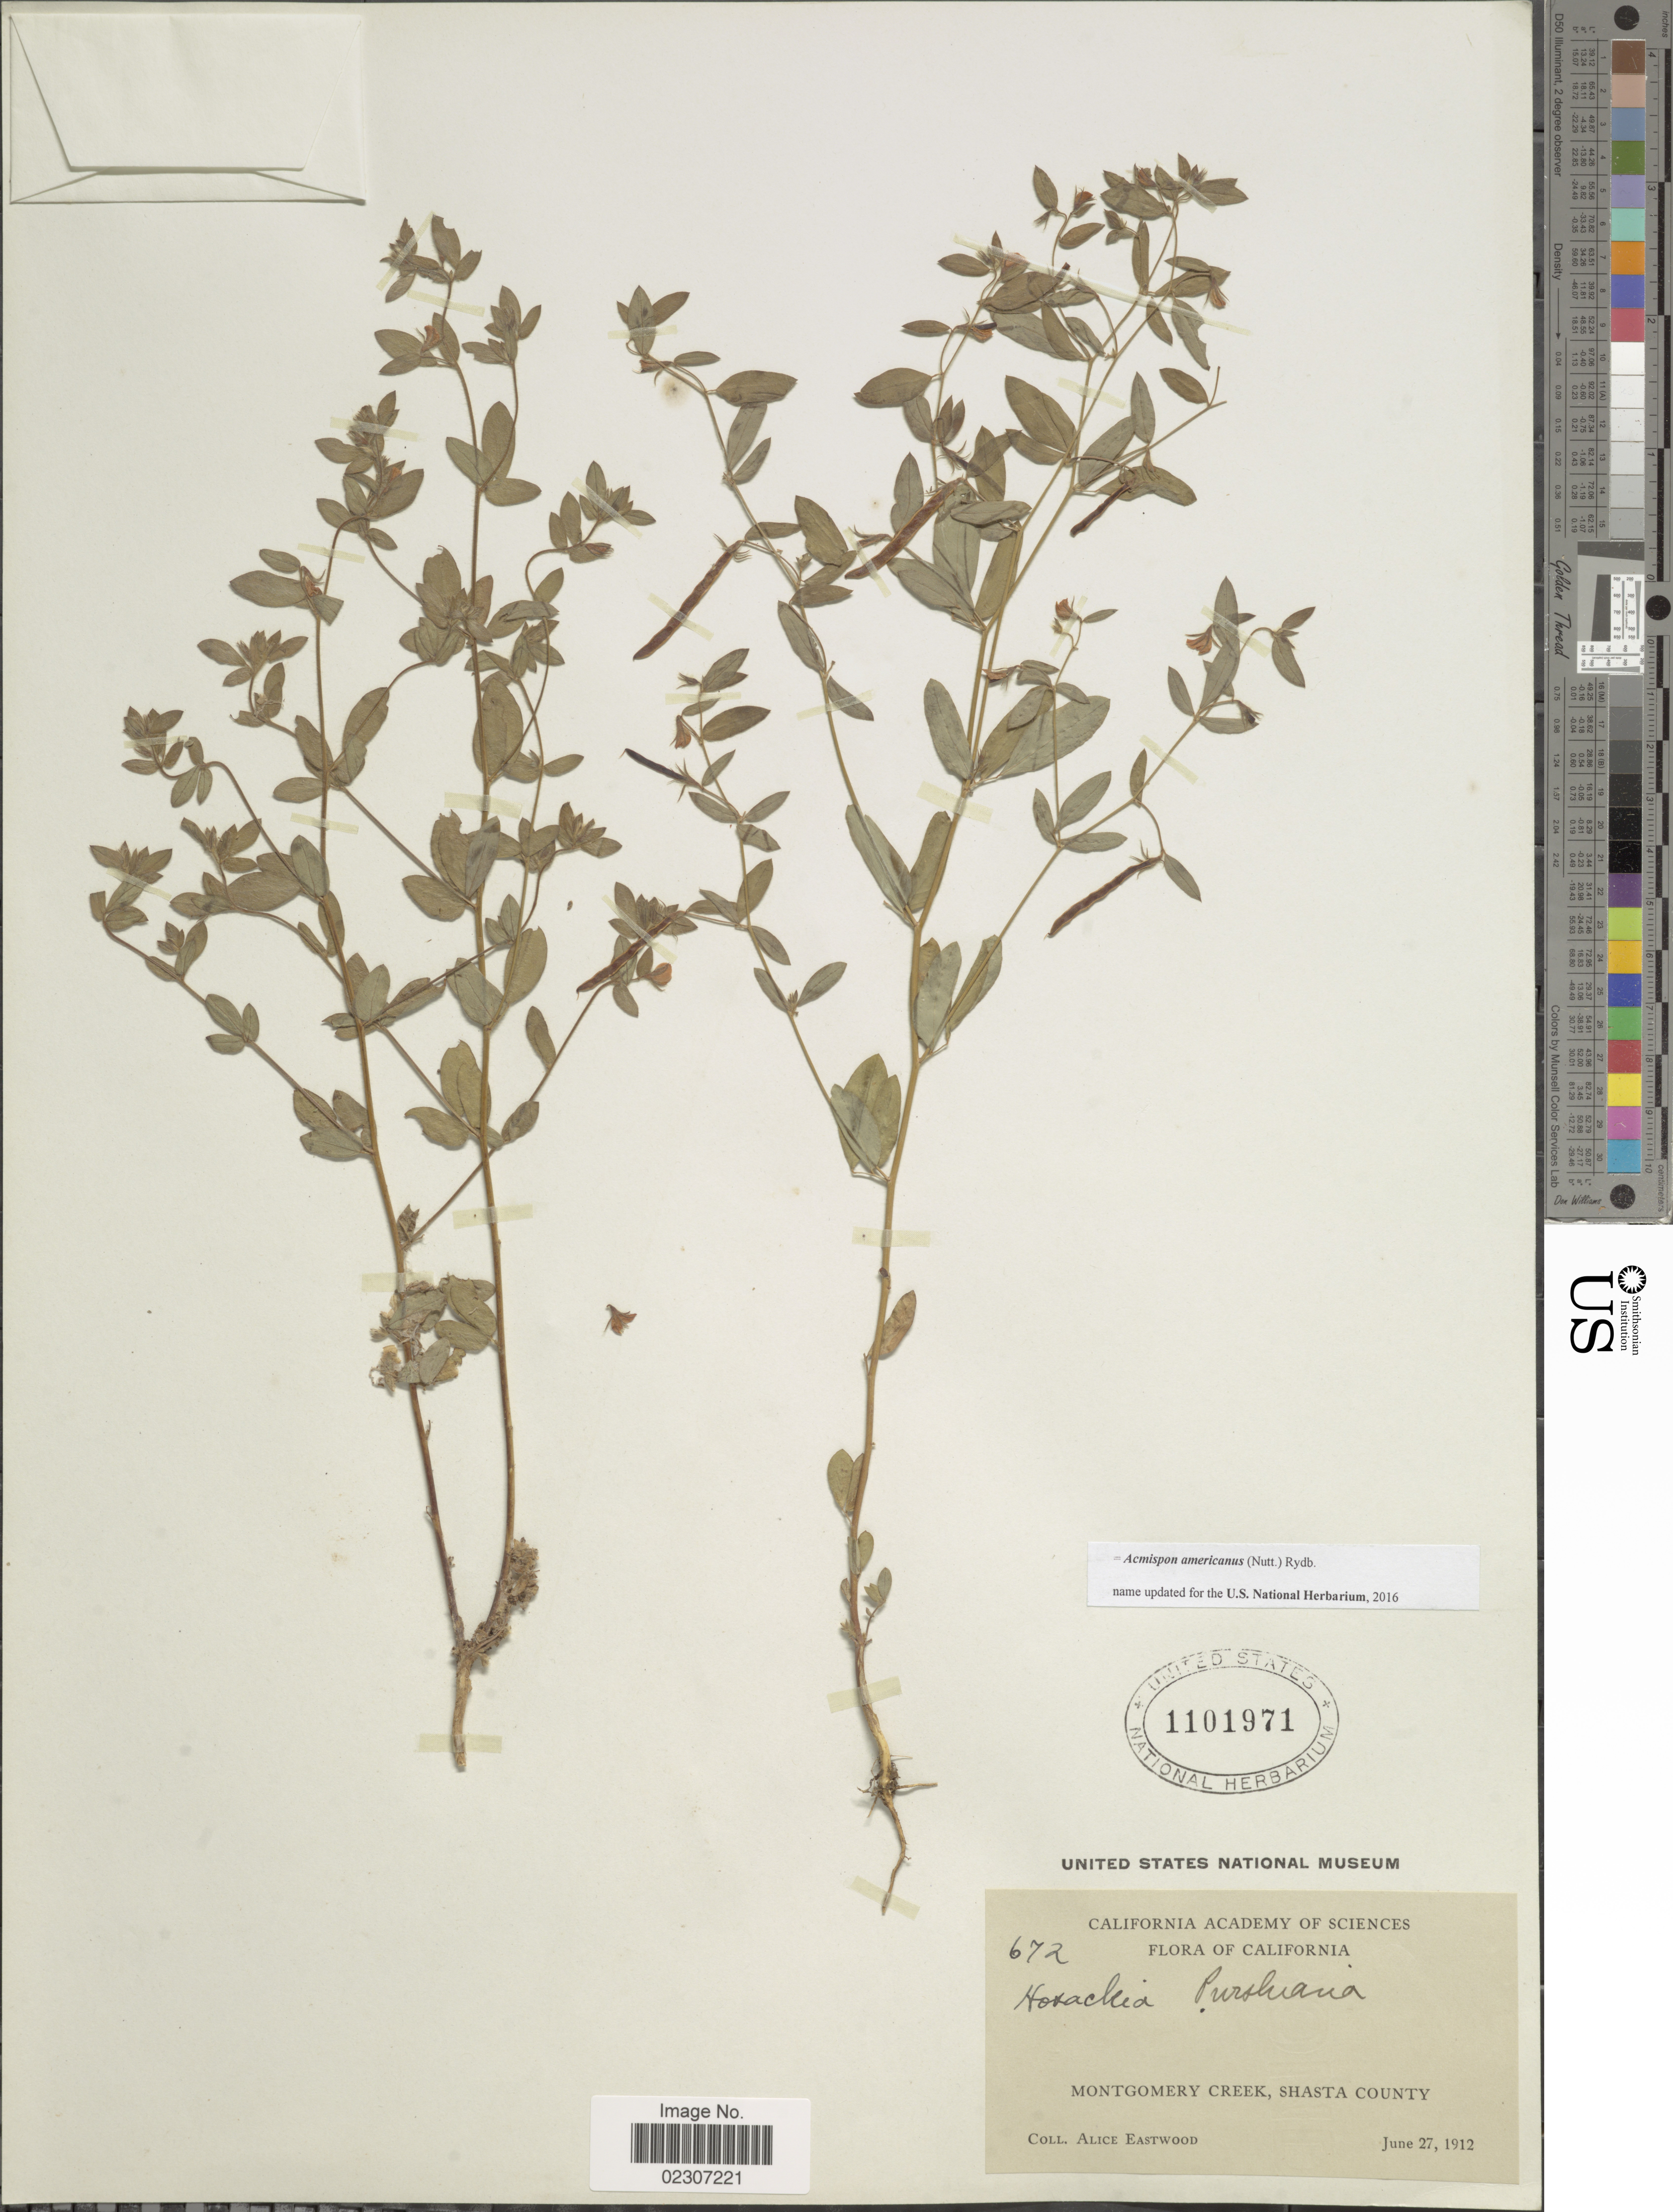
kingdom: Plantae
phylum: Tracheophyta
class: Magnoliopsida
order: Fabales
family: Fabaceae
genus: Acmispon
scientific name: Acmispon americanus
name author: (Nutt.) Rydb.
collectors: A. Eastwood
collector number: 672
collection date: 1912-06-27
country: United States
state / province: California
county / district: Shasta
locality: California, Montgomery Creek, Shasta County.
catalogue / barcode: US 1101971